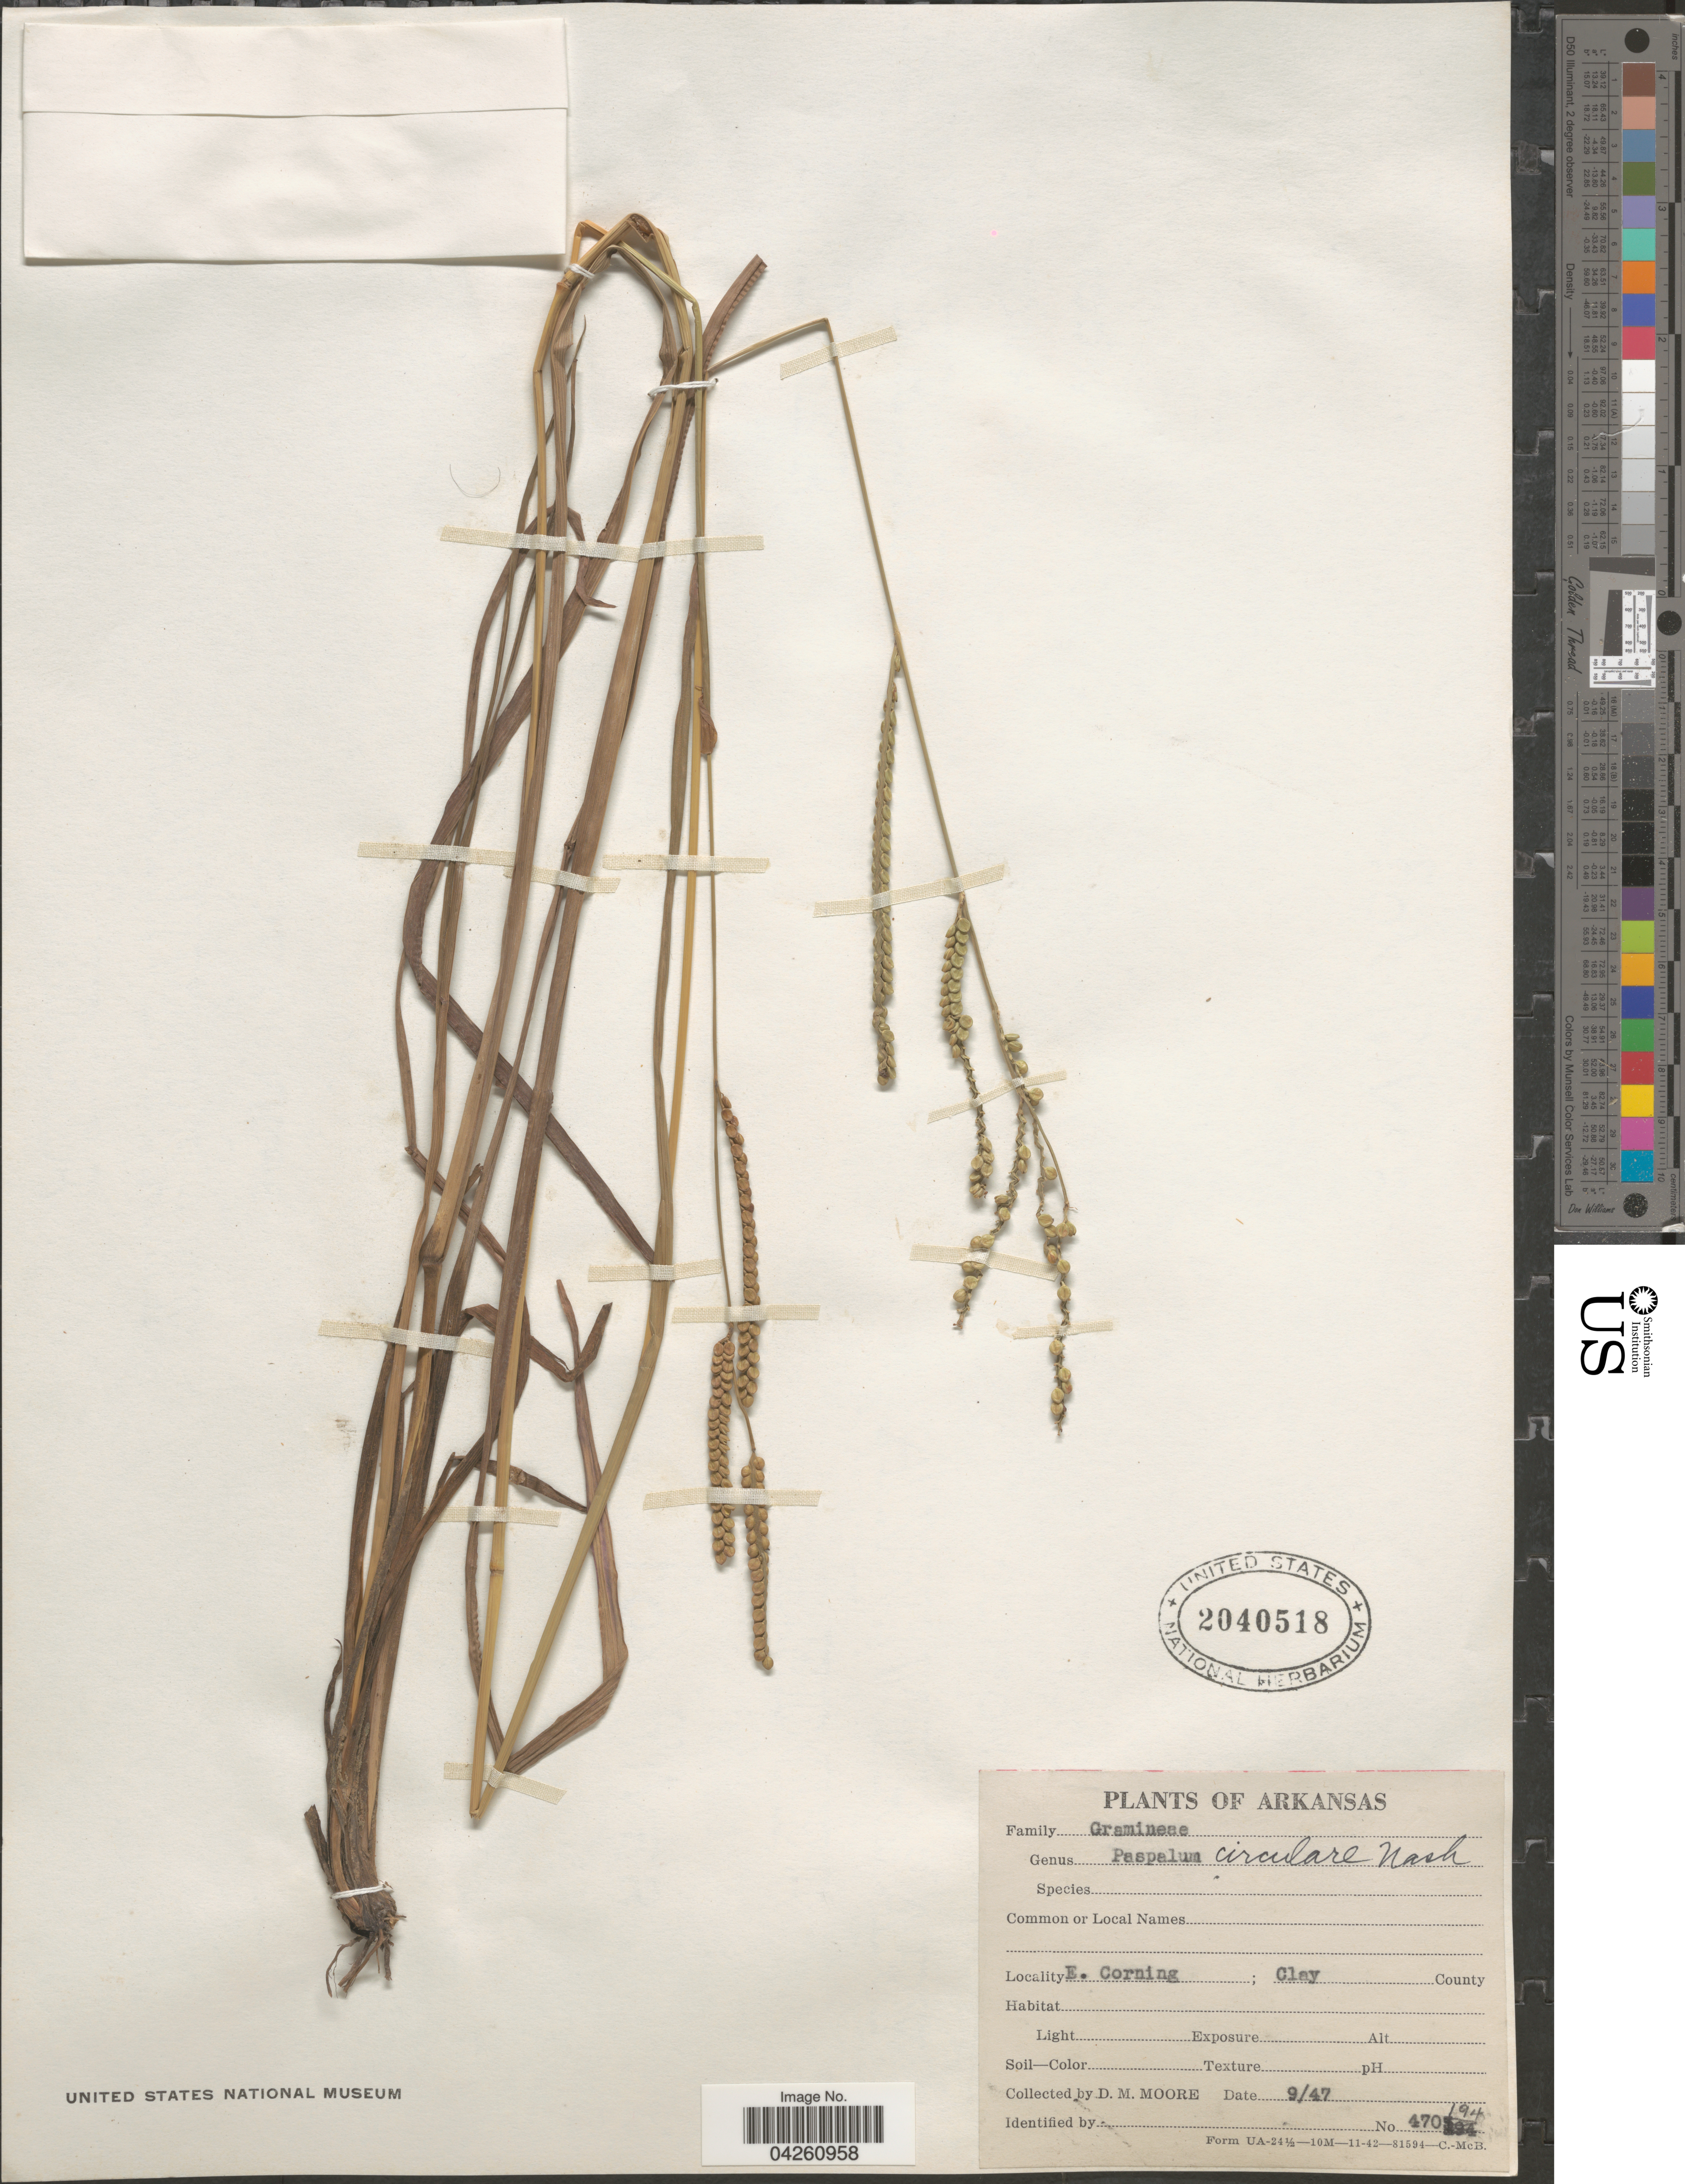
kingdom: Plantae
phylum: Tracheophyta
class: Liliopsida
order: Poales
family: Poaceae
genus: Paspalum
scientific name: Paspalum circulare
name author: Nash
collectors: D. Moore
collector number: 470194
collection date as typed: Transcribed d/m/y: /9/47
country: United States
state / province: Arkansas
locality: E. Corning; Clay County.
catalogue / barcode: US 2040518